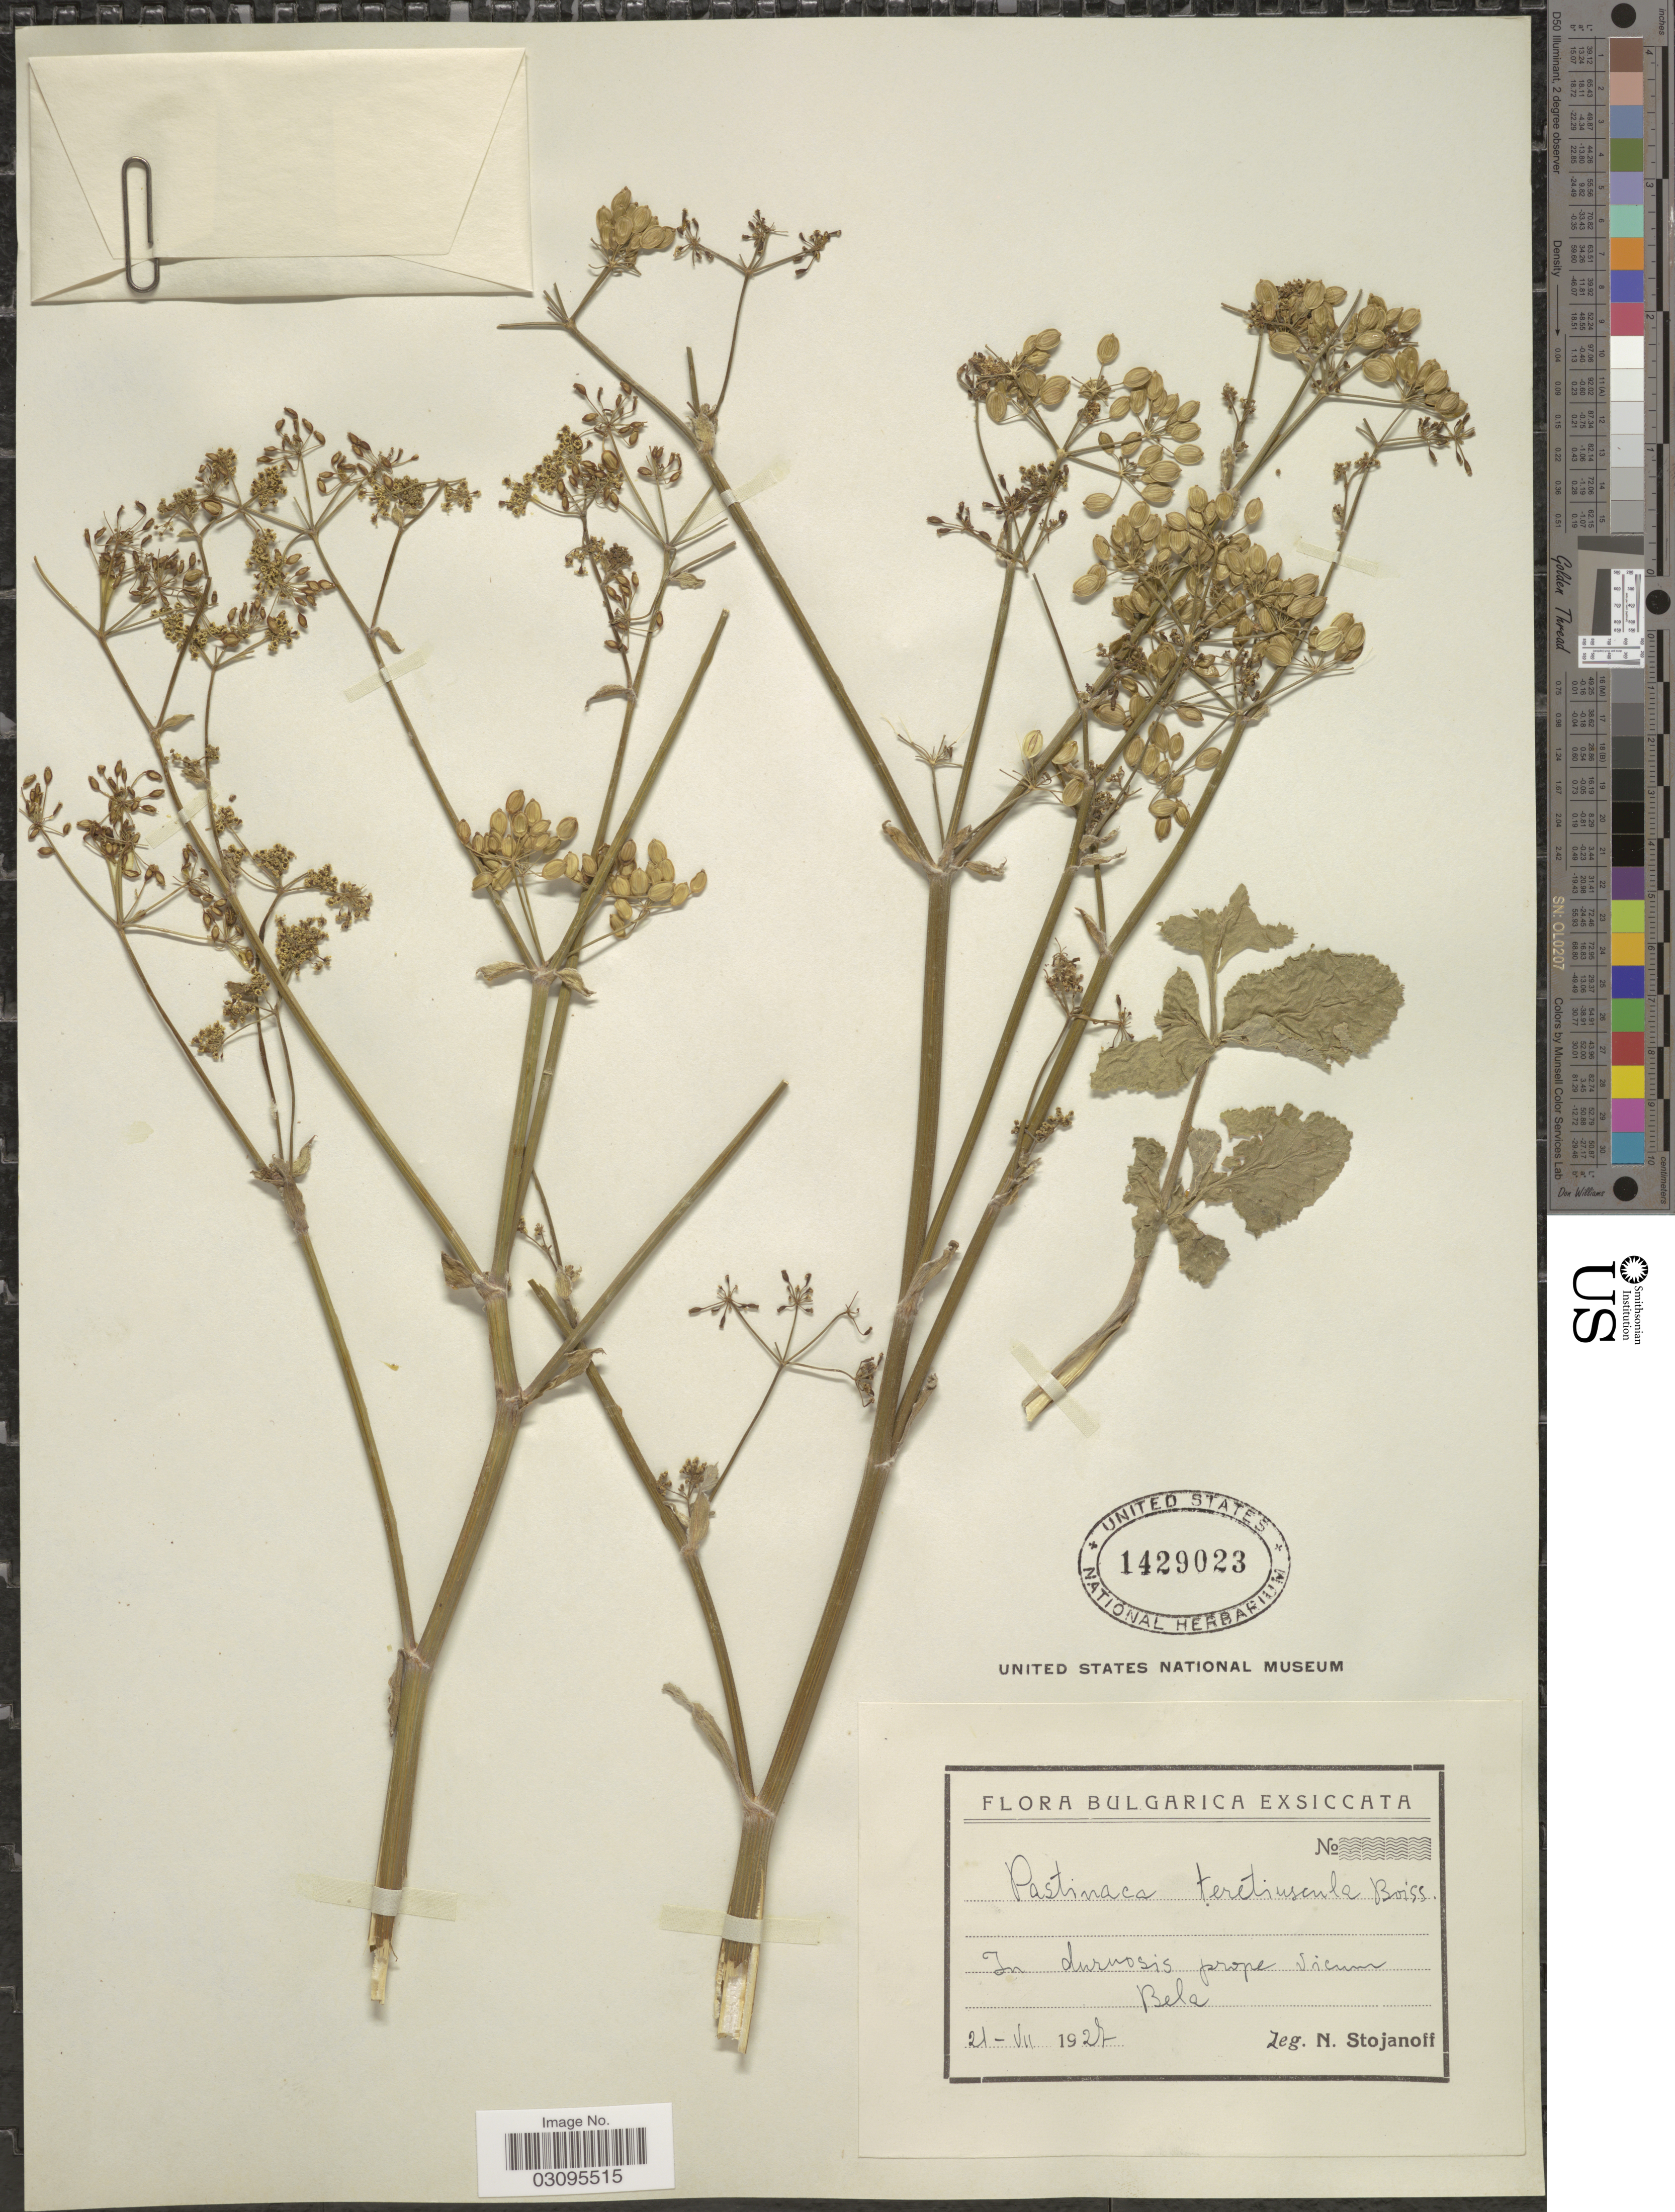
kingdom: Plantae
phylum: Tracheophyta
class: Magnoliopsida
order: Apiales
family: Apiaceae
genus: Pastinaca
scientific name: Pastinaca teretiuscula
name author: Boiss.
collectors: N. Stojanoff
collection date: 1927-07-21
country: Bulgaria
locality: In durnosis prope sicum Bela.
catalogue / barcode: US 1429023